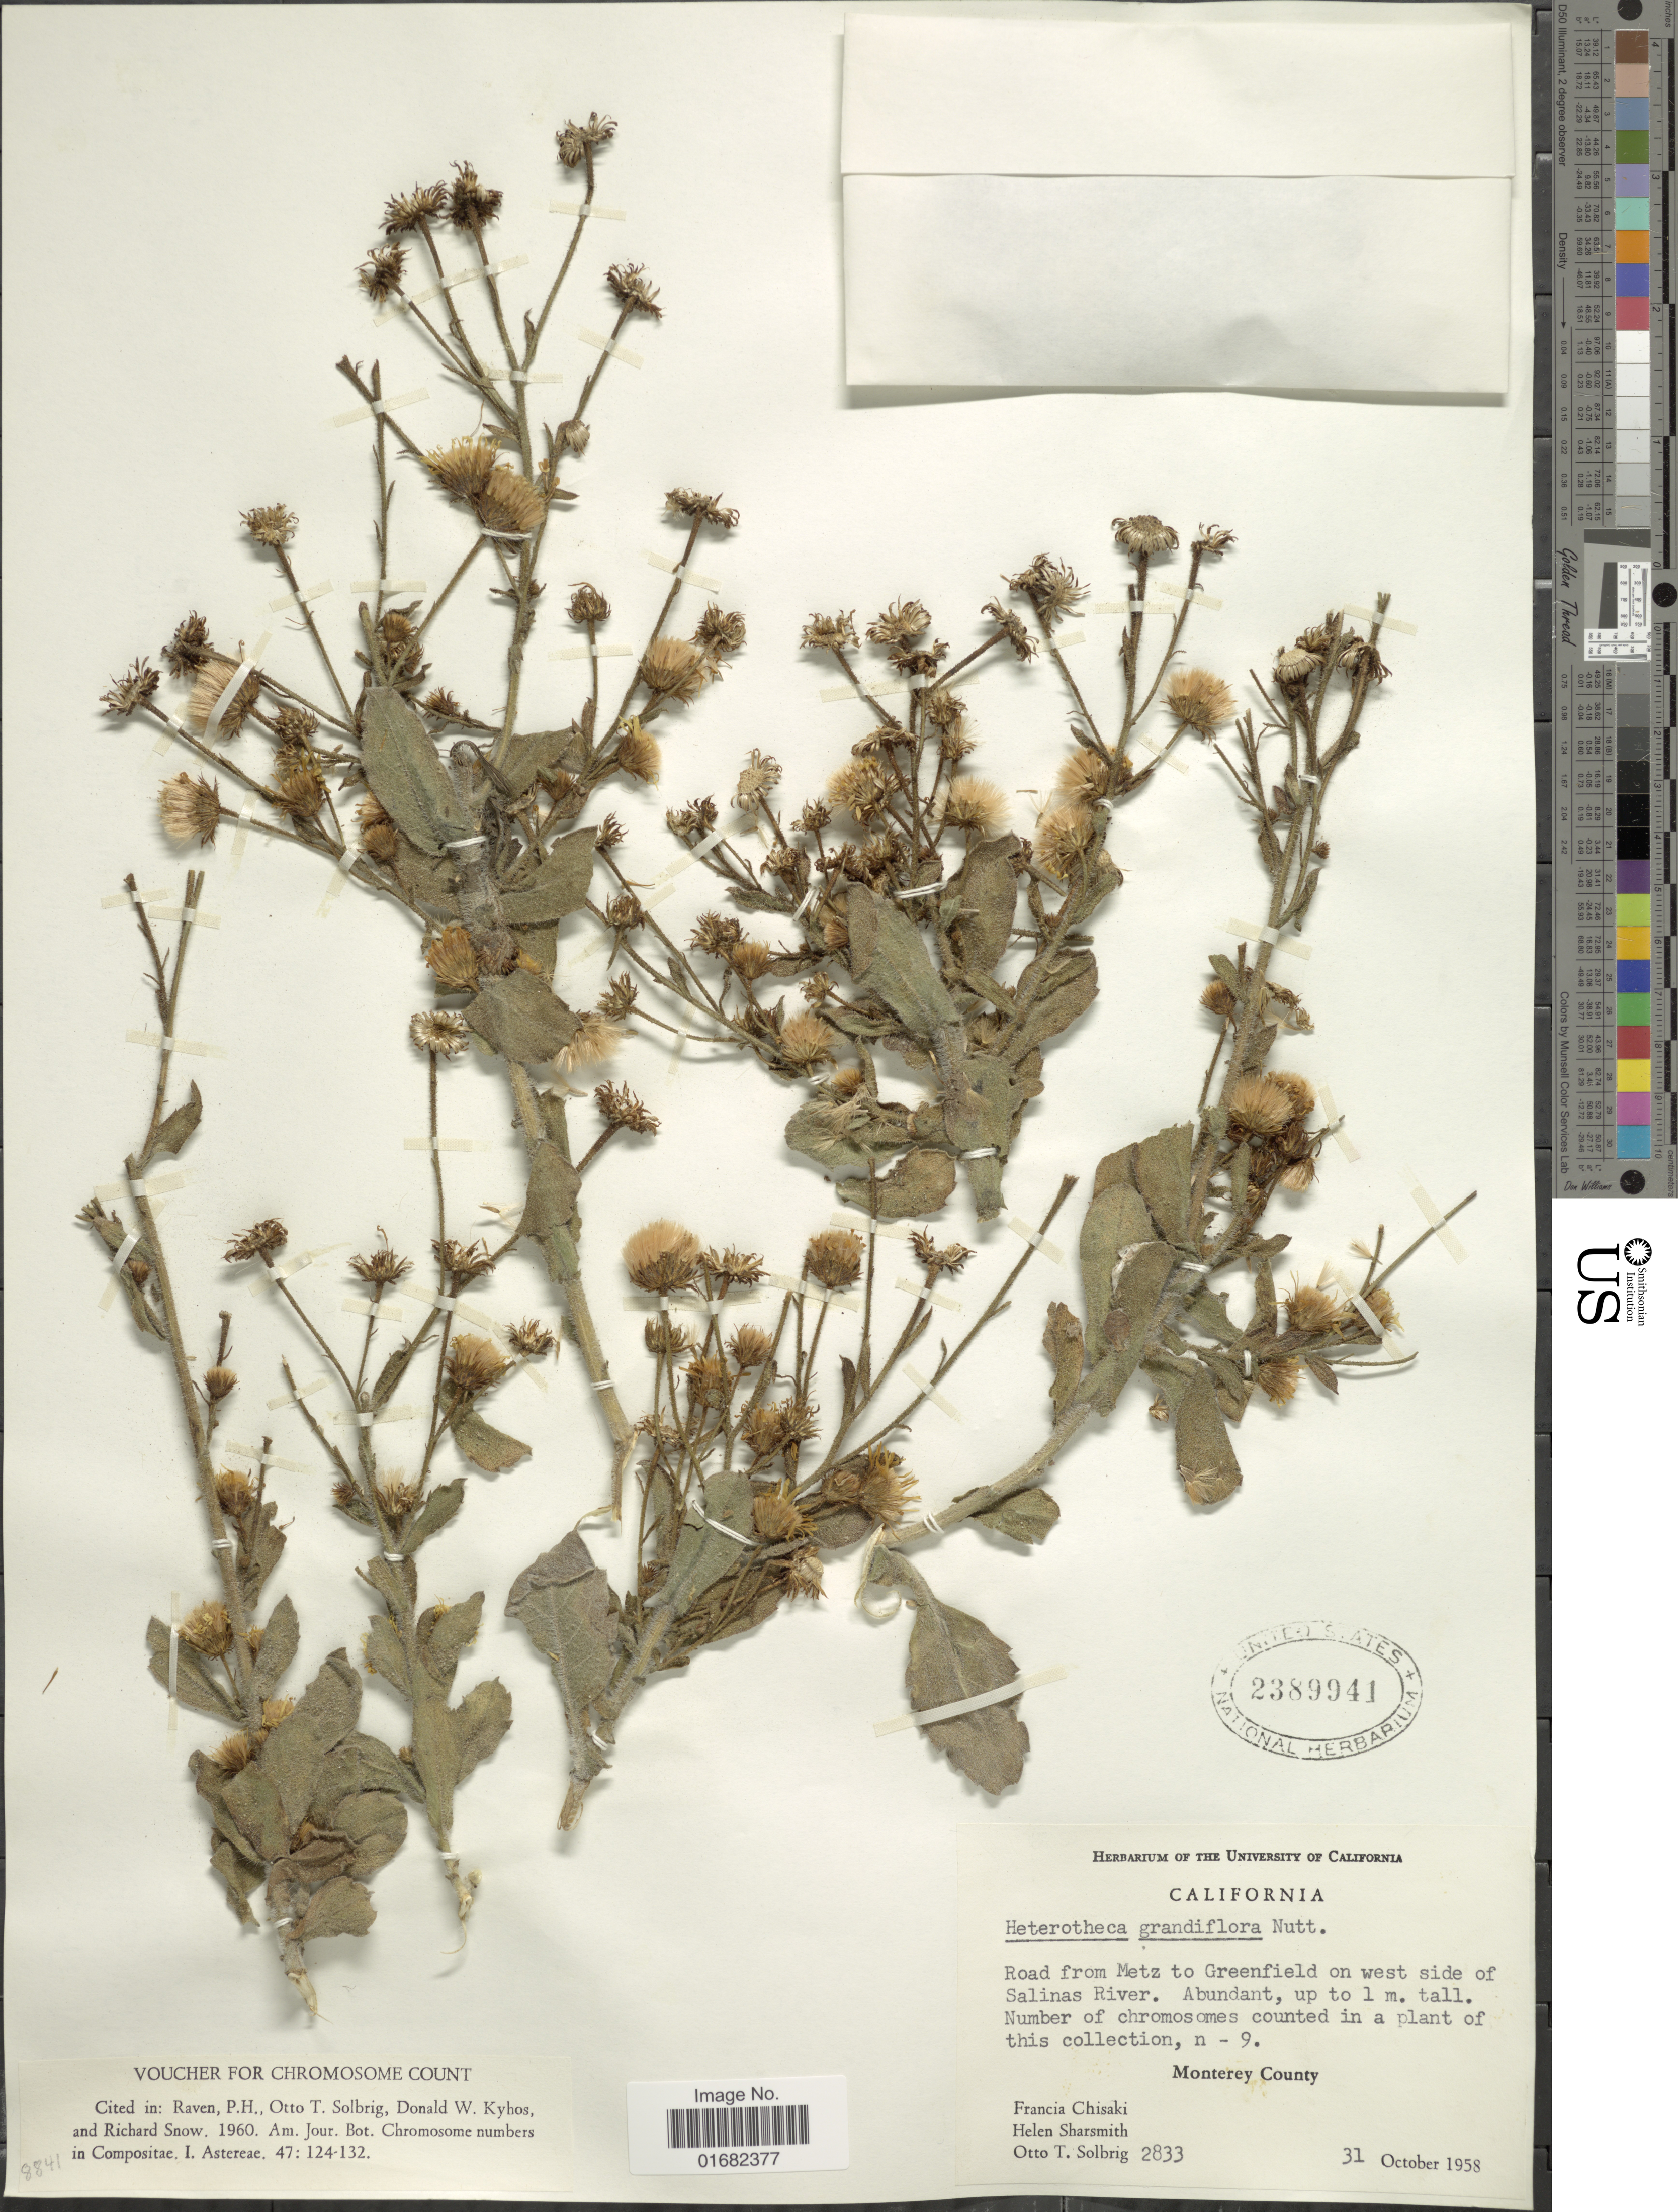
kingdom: Plantae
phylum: Tracheophyta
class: Magnoliopsida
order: Asterales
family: Asteraceae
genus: Heterotheca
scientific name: Heterotheca grandiflora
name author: Nutt.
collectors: F. Chisaki, H. Sharsmith & O. T. Solbrig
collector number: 2833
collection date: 1958-10-31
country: United States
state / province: California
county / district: Monterey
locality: Road from Metz to Greenfield on west side of Salinas River. Monterey County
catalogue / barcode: US 2389941